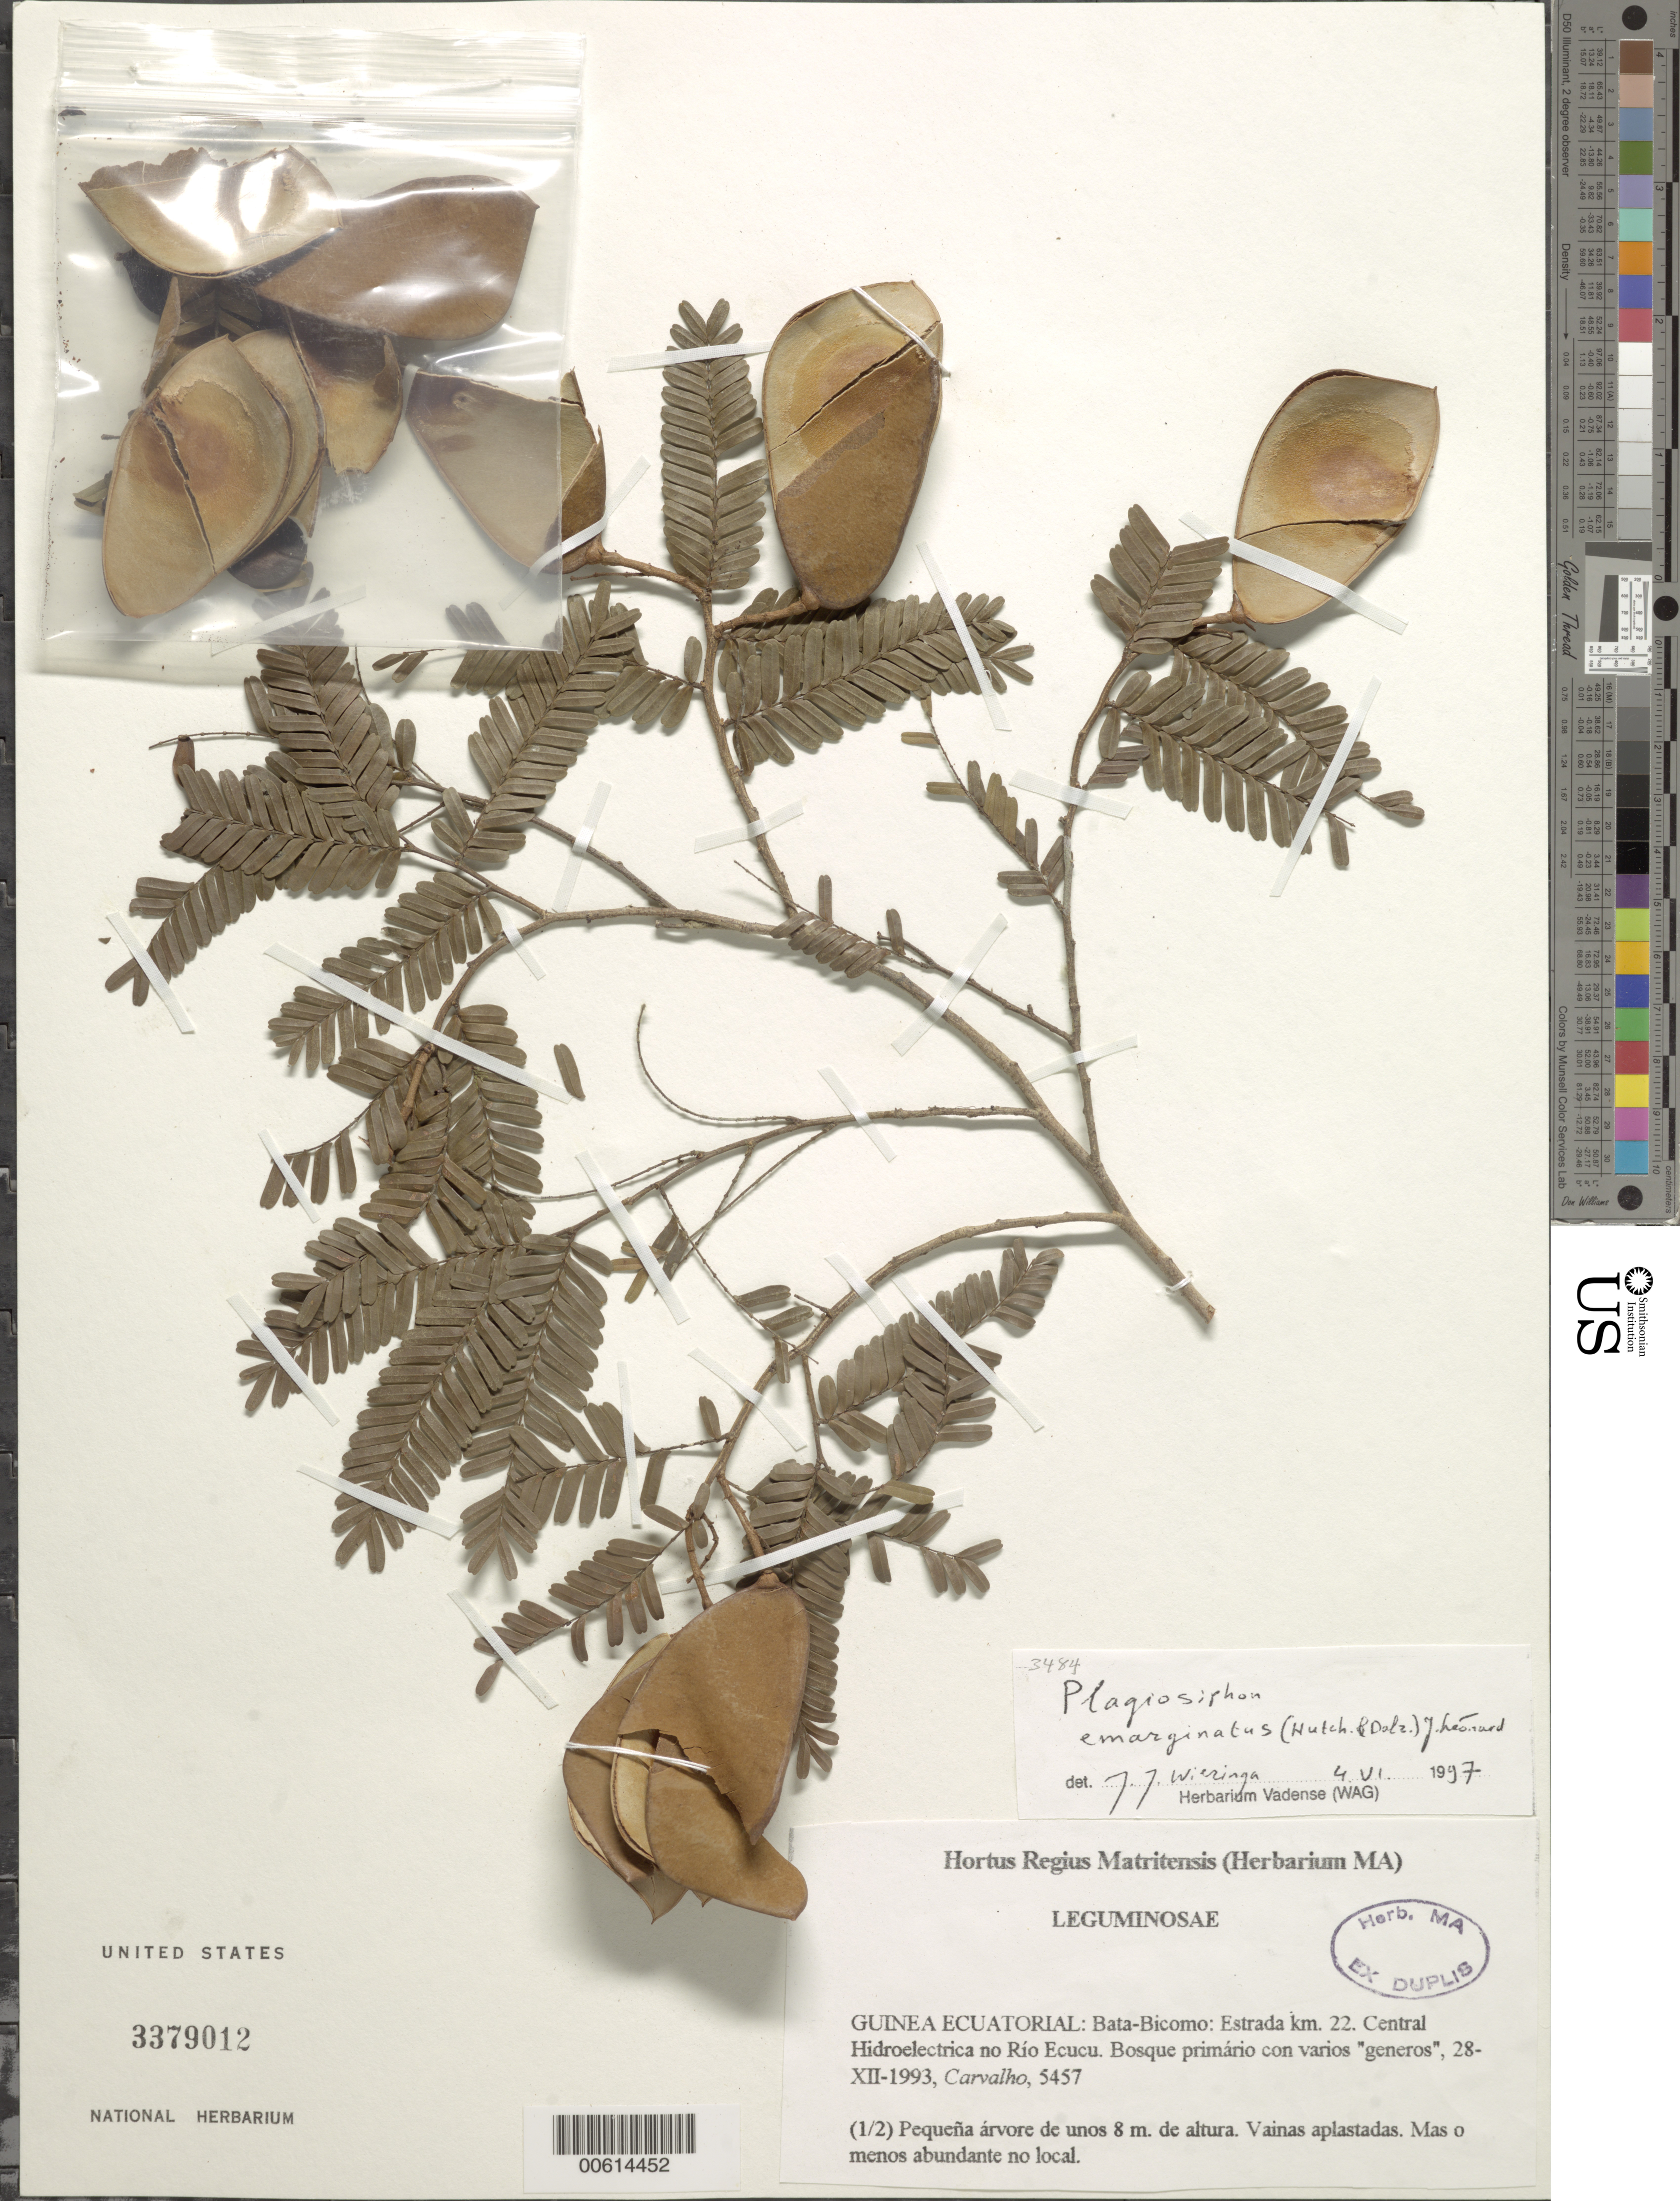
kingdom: Plantae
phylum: Tracheophyta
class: Magnoliopsida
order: Fabales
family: Fabaceae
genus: Plagiosiphon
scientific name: Plagiosiphon emarginatus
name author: (Hutch. & Dalziel) J. Léonard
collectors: Carvalho, --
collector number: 5457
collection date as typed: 28 Dec 1993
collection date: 1993-12-28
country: Equatorial Guinea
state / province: Litoral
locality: Bata-Bicomo, central Hidrelectrica do Rio Ecucu. [former Province of Río Muni (Mbini).]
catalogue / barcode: US 3379012